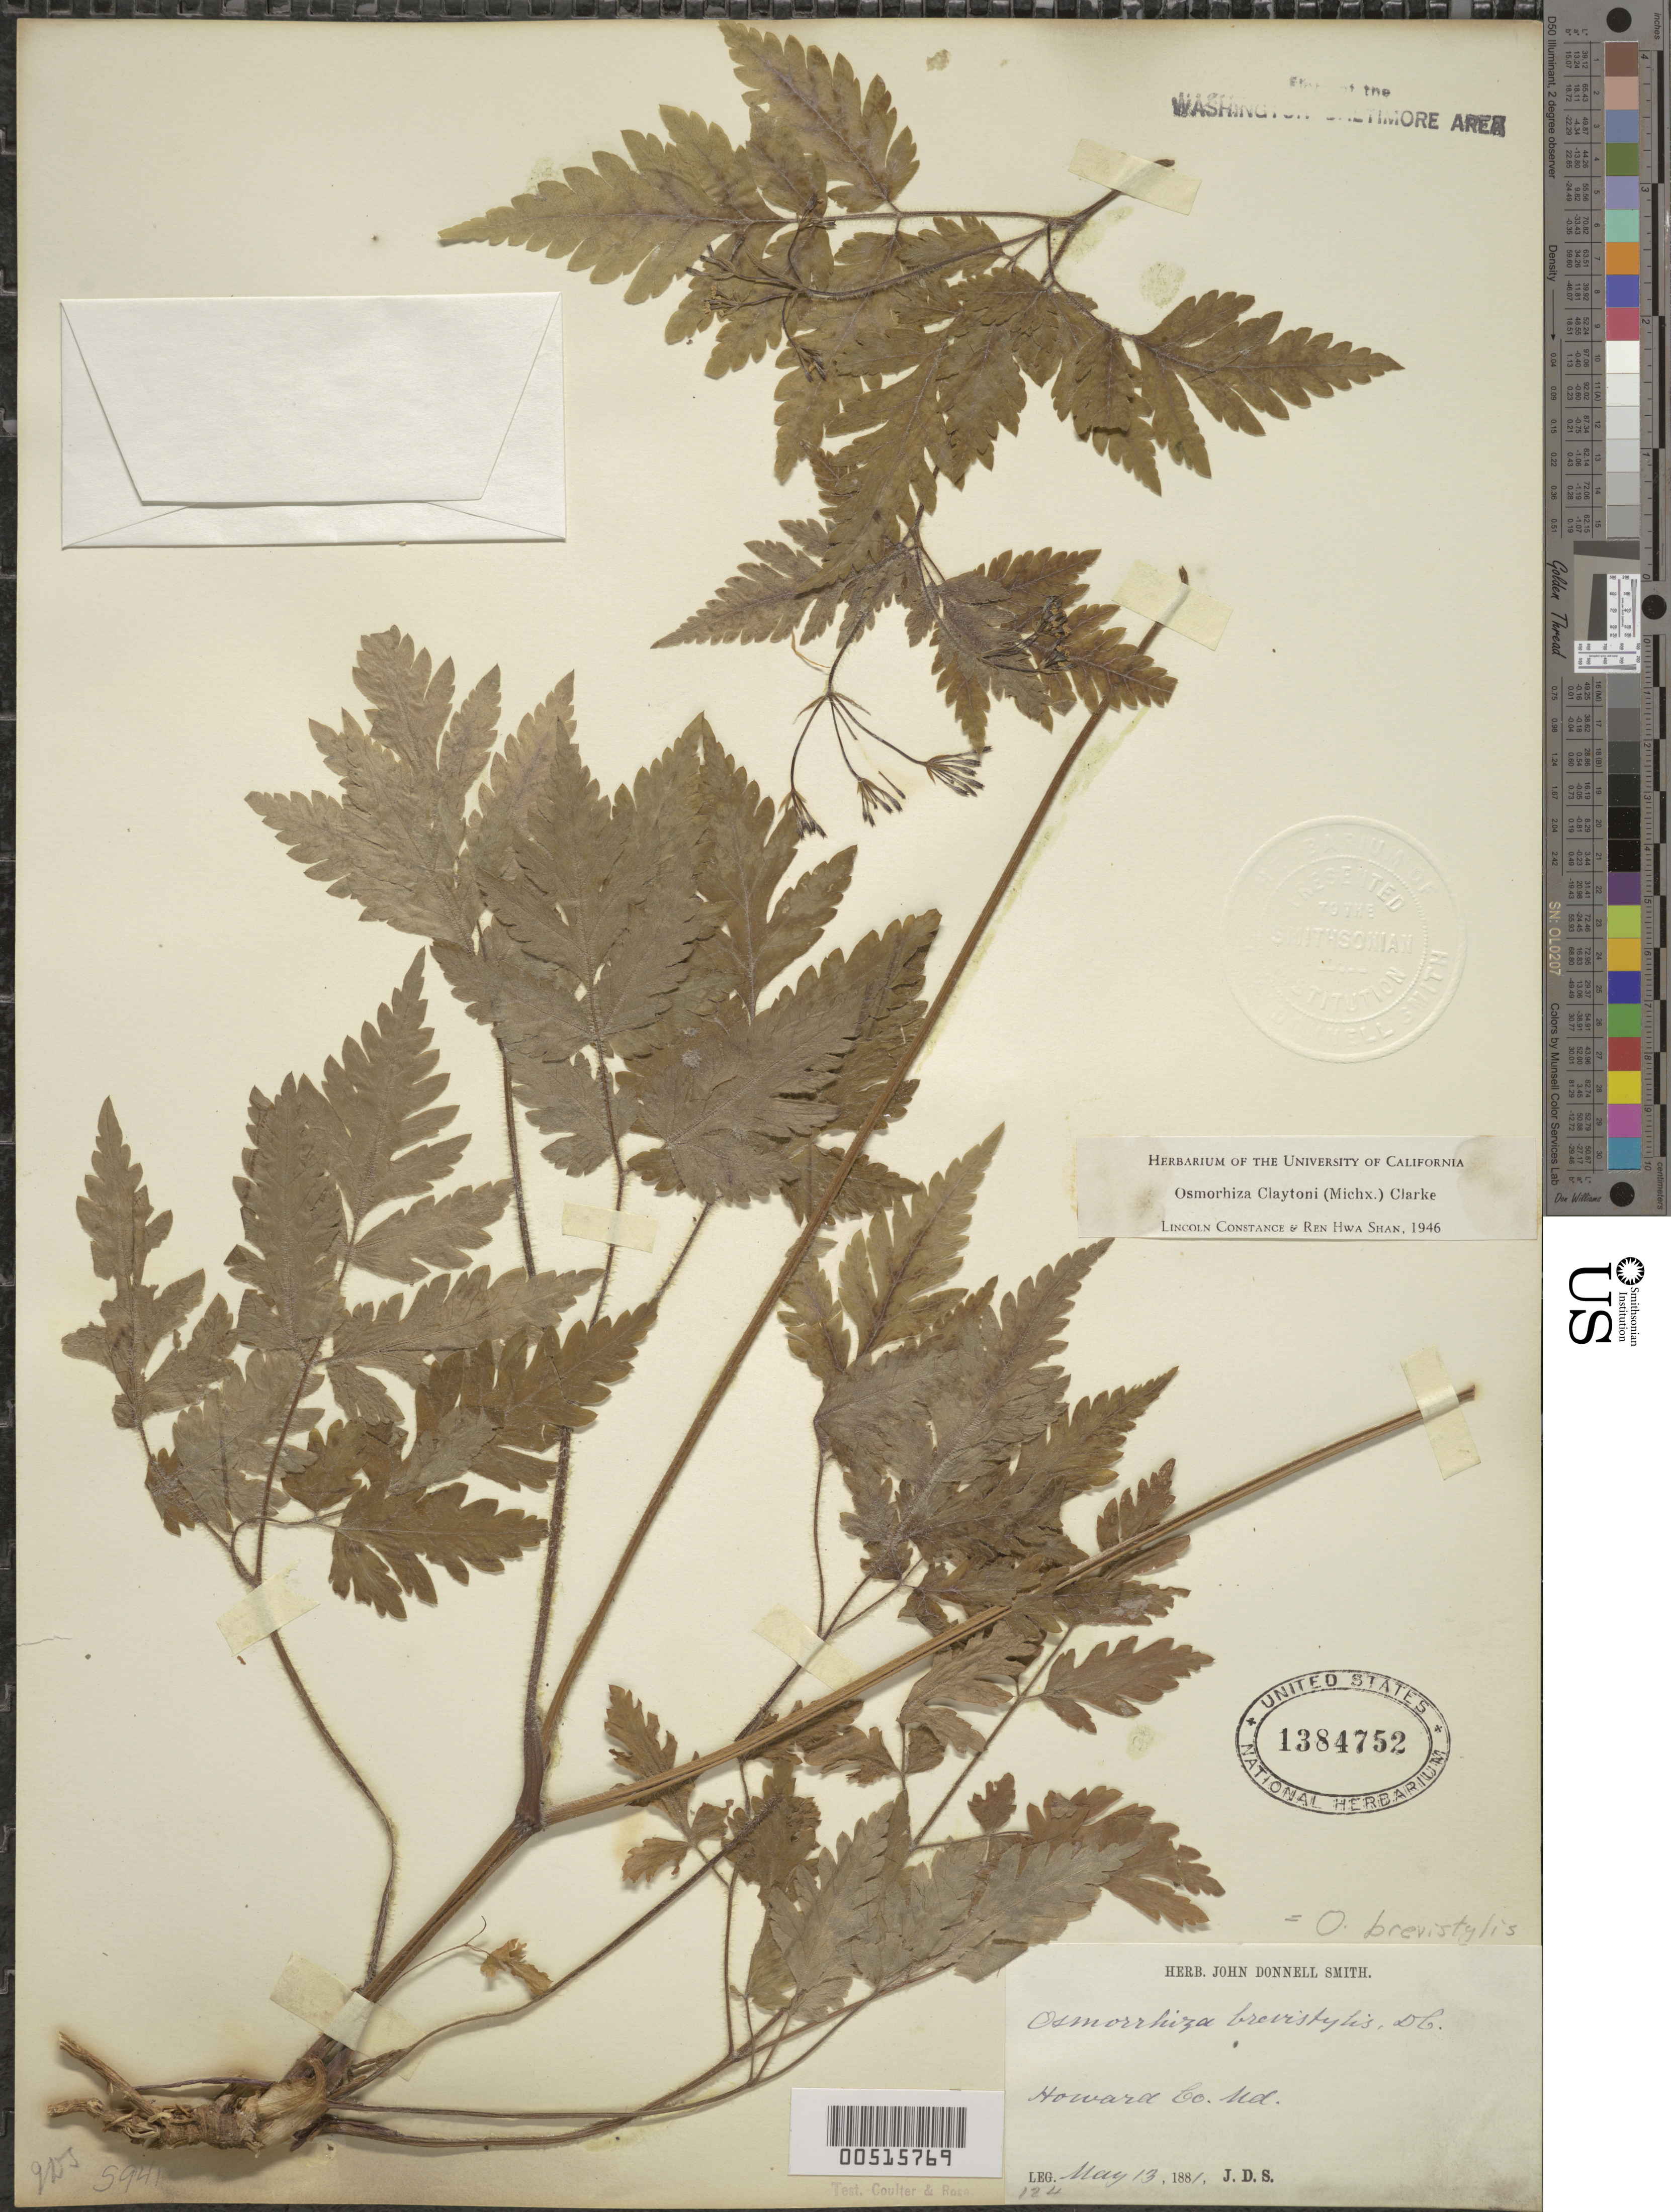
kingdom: Plantae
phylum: Tracheophyta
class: Magnoliopsida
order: Apiales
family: Apiaceae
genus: Osmorhiza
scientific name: Osmorhiza claytonii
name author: (Michx.) C.B. Clarke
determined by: Constance, L.; Shan, R. H.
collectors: J. Donnell Smith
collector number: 1245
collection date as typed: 13 May 1881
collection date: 1881-05-13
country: United States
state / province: Maryland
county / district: Howard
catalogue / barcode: US 1384752